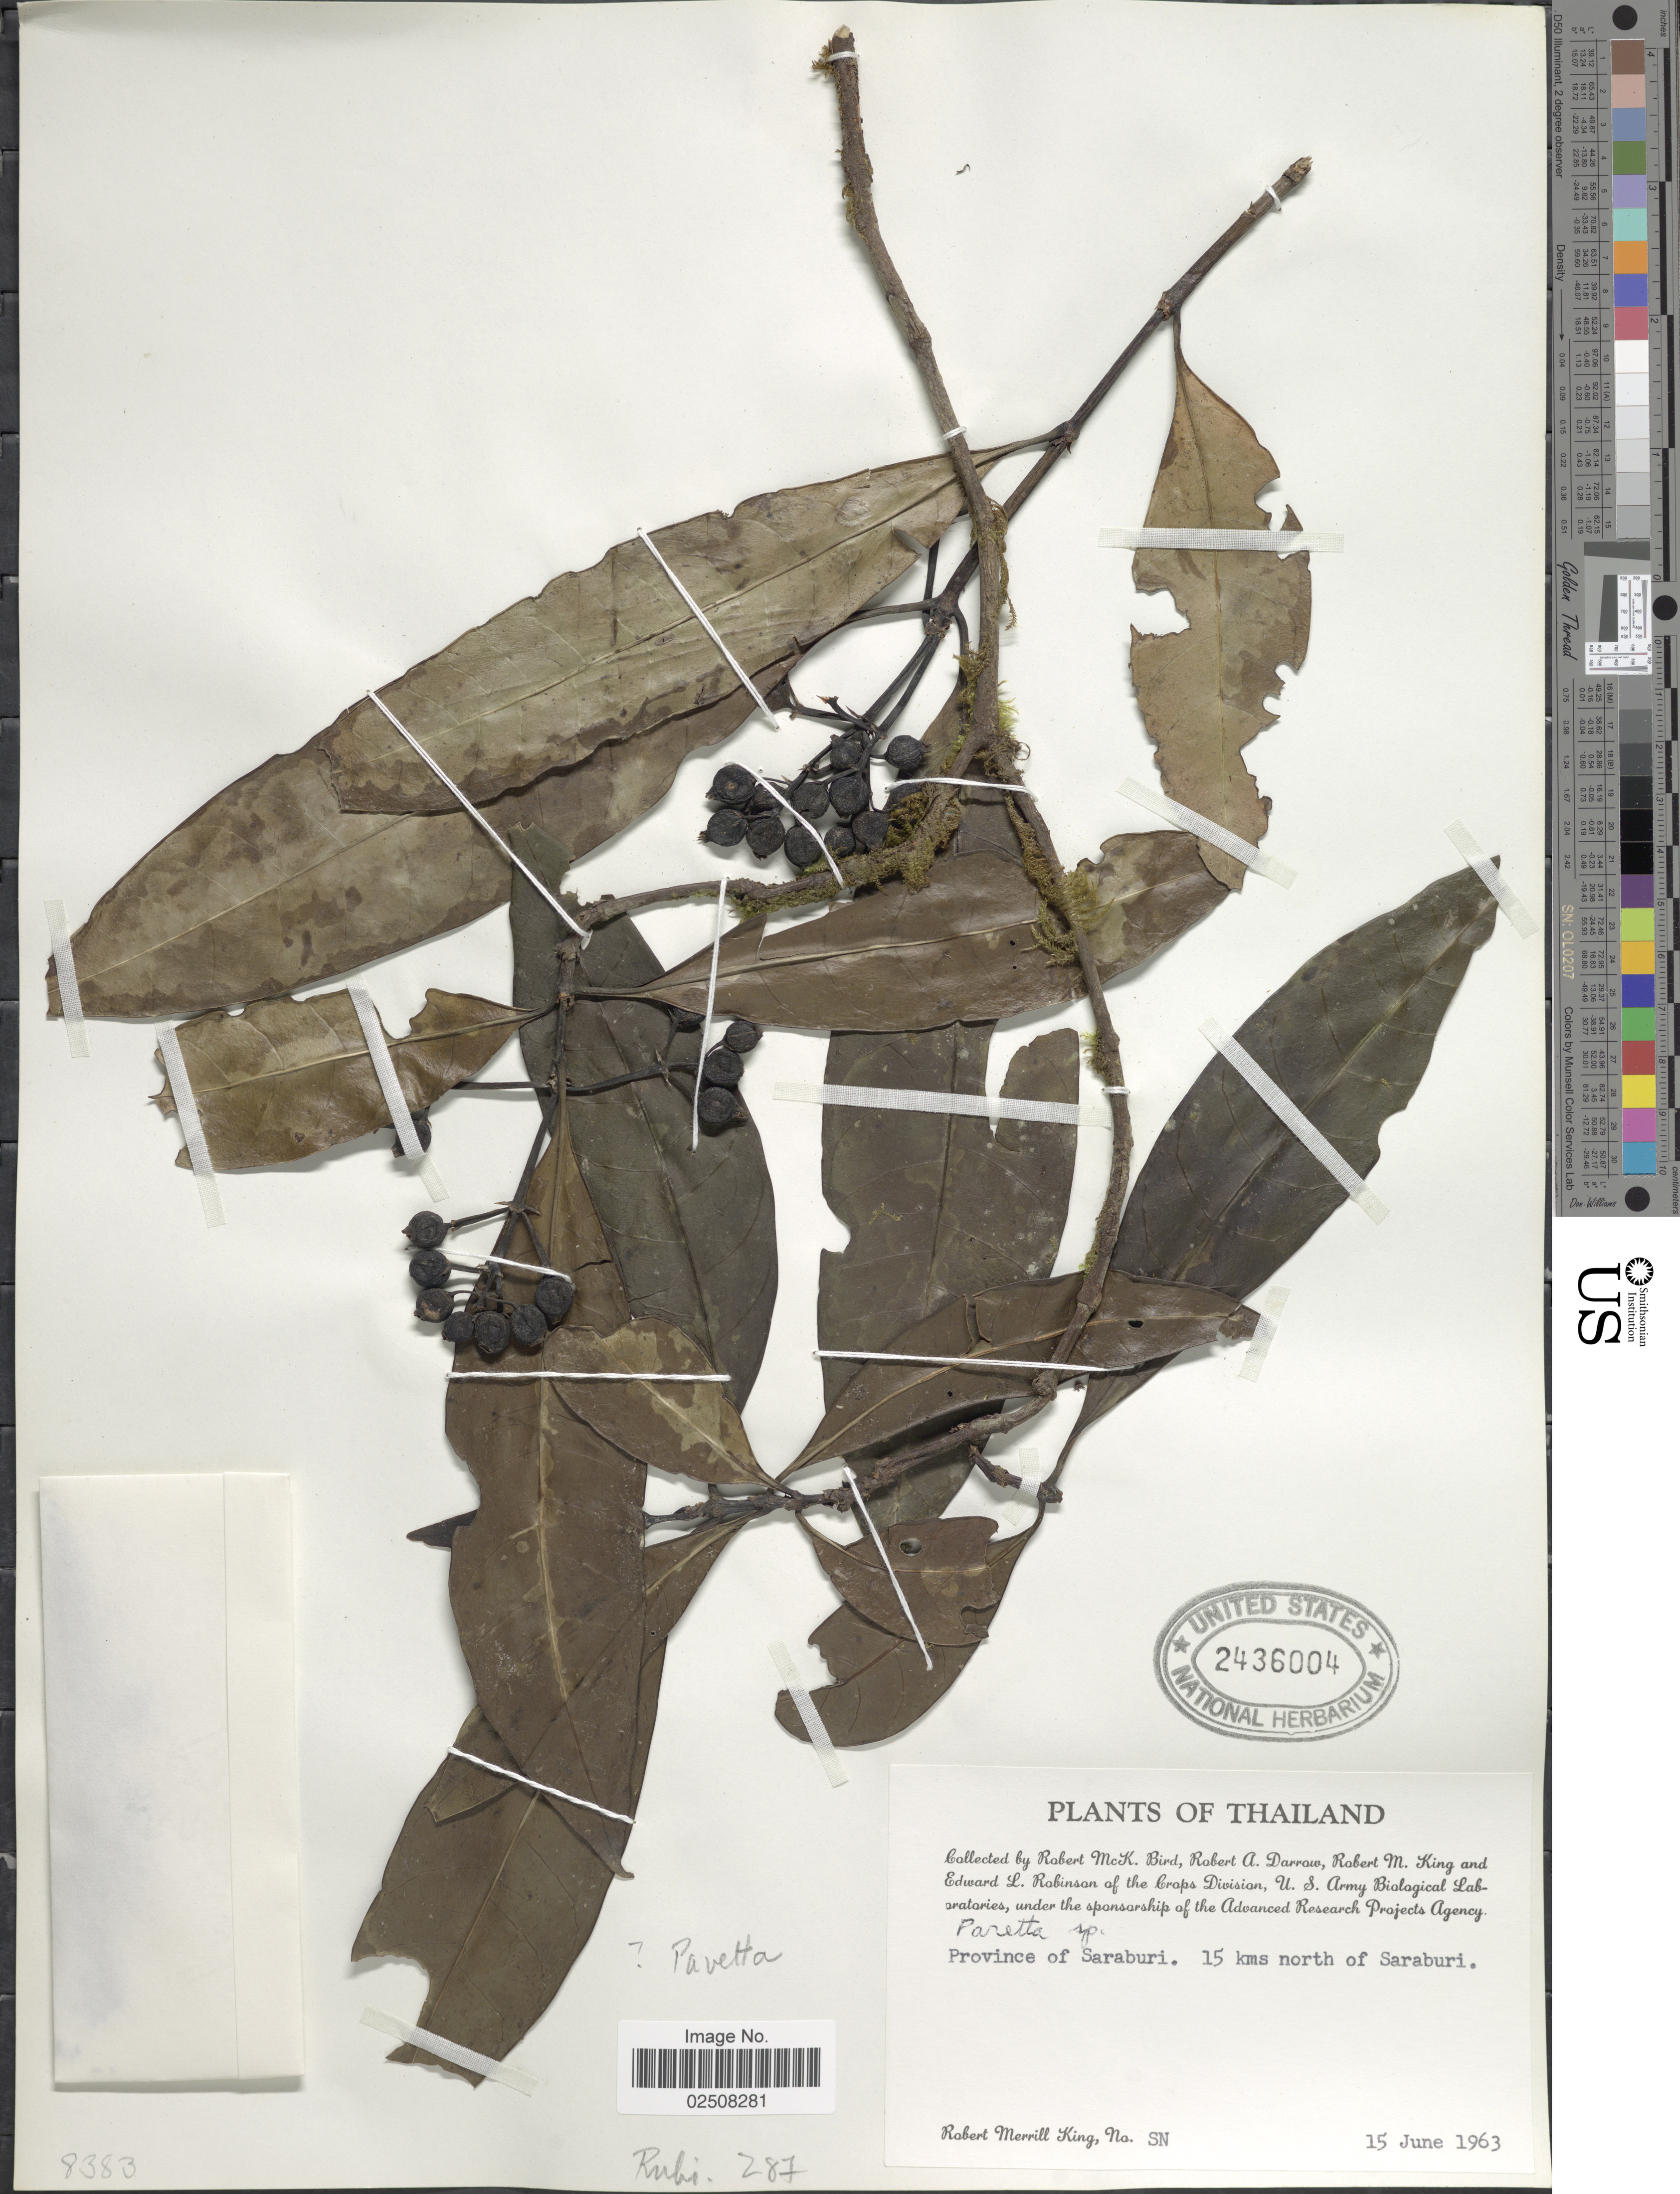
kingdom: Plantae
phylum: Tracheophyta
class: Magnoliopsida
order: Gentianales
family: Rubiaceae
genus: Pavetta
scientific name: Pavetta sp.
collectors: R. M. King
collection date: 1963-06-15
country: Thailand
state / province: Saraburi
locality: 15 kms north of Saraburi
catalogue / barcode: US 2436004